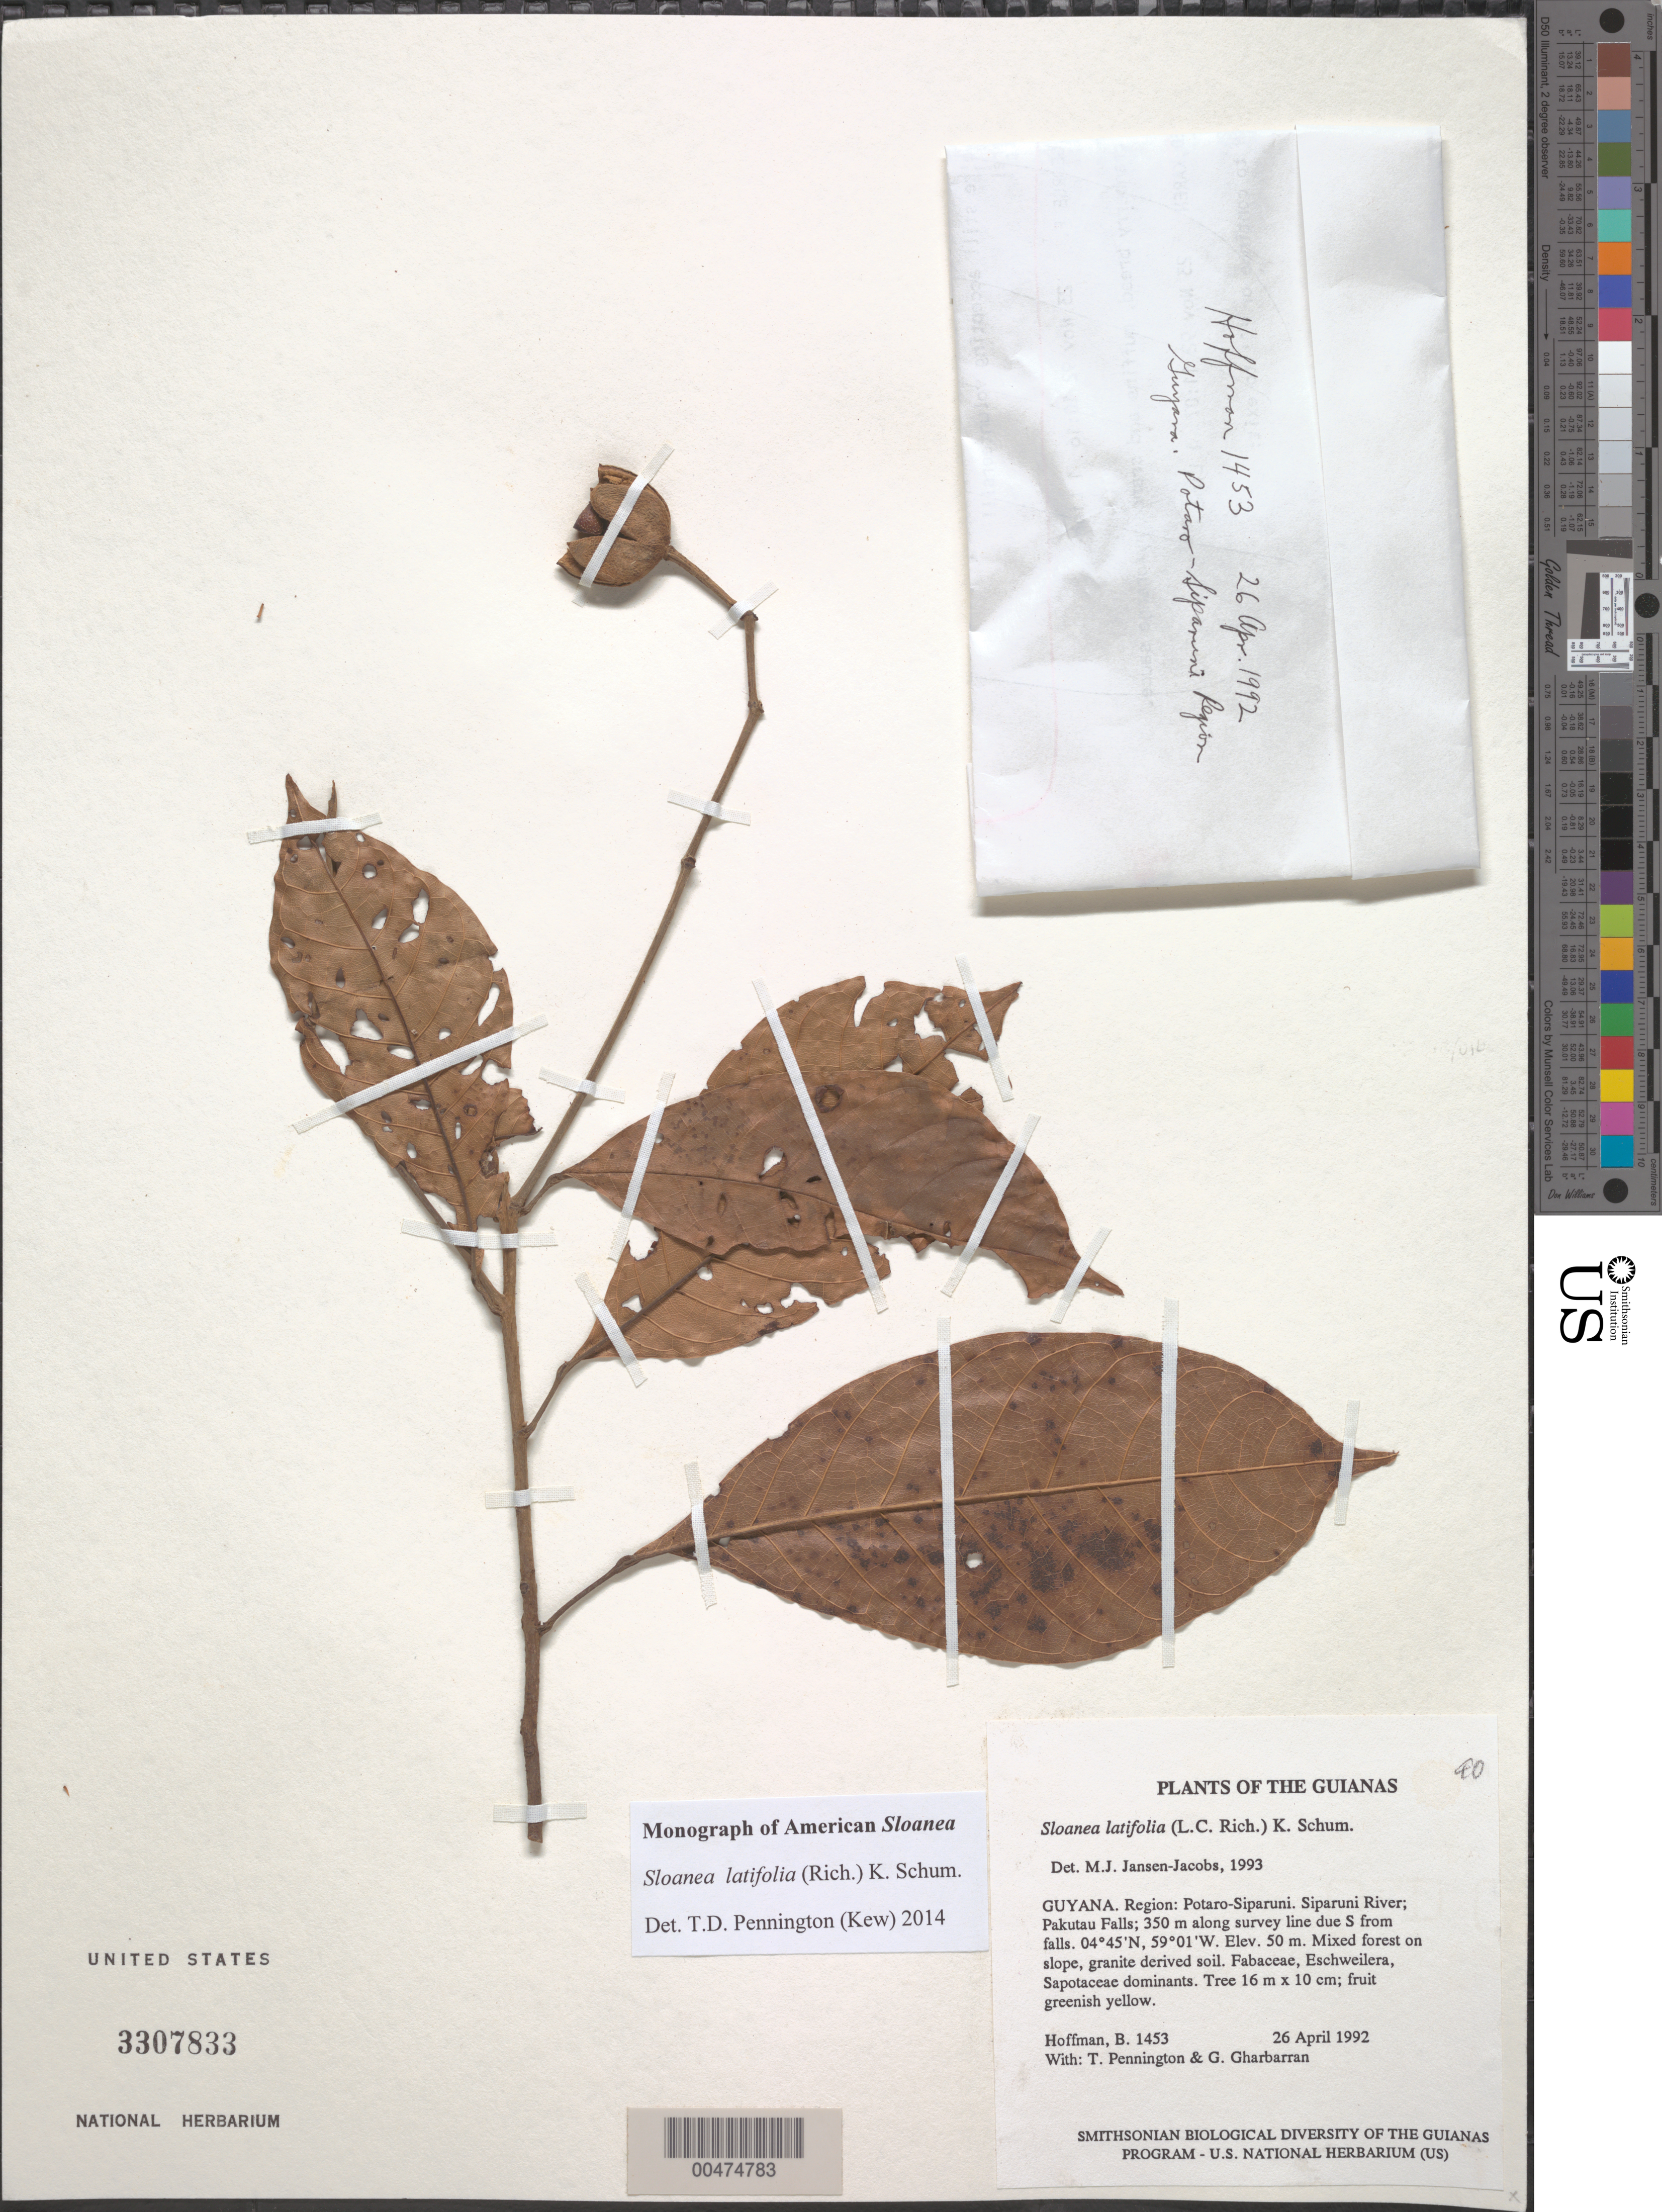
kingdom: Plantae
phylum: Tracheophyta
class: Magnoliopsida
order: Oxalidales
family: Elaeocarpaceae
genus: Sloanea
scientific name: Sloanea latifolia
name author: (Rich.) K. Schum.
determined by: Pennington, T. D., (K)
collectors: B. Hoffman, R. T. Pennington & G. Gharbarran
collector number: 1453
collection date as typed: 26 April 1992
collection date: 1992-04-26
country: Guyana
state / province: Potaro-Siparuni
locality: Siparuni River; Pakutau Falls; 350 m along survey line due S from falls. Iwokrama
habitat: Mixed forest on slope, granite derived soil. Fabaceae, Eschweilera, Sapotaceae dominants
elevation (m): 50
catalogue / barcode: US 3307833